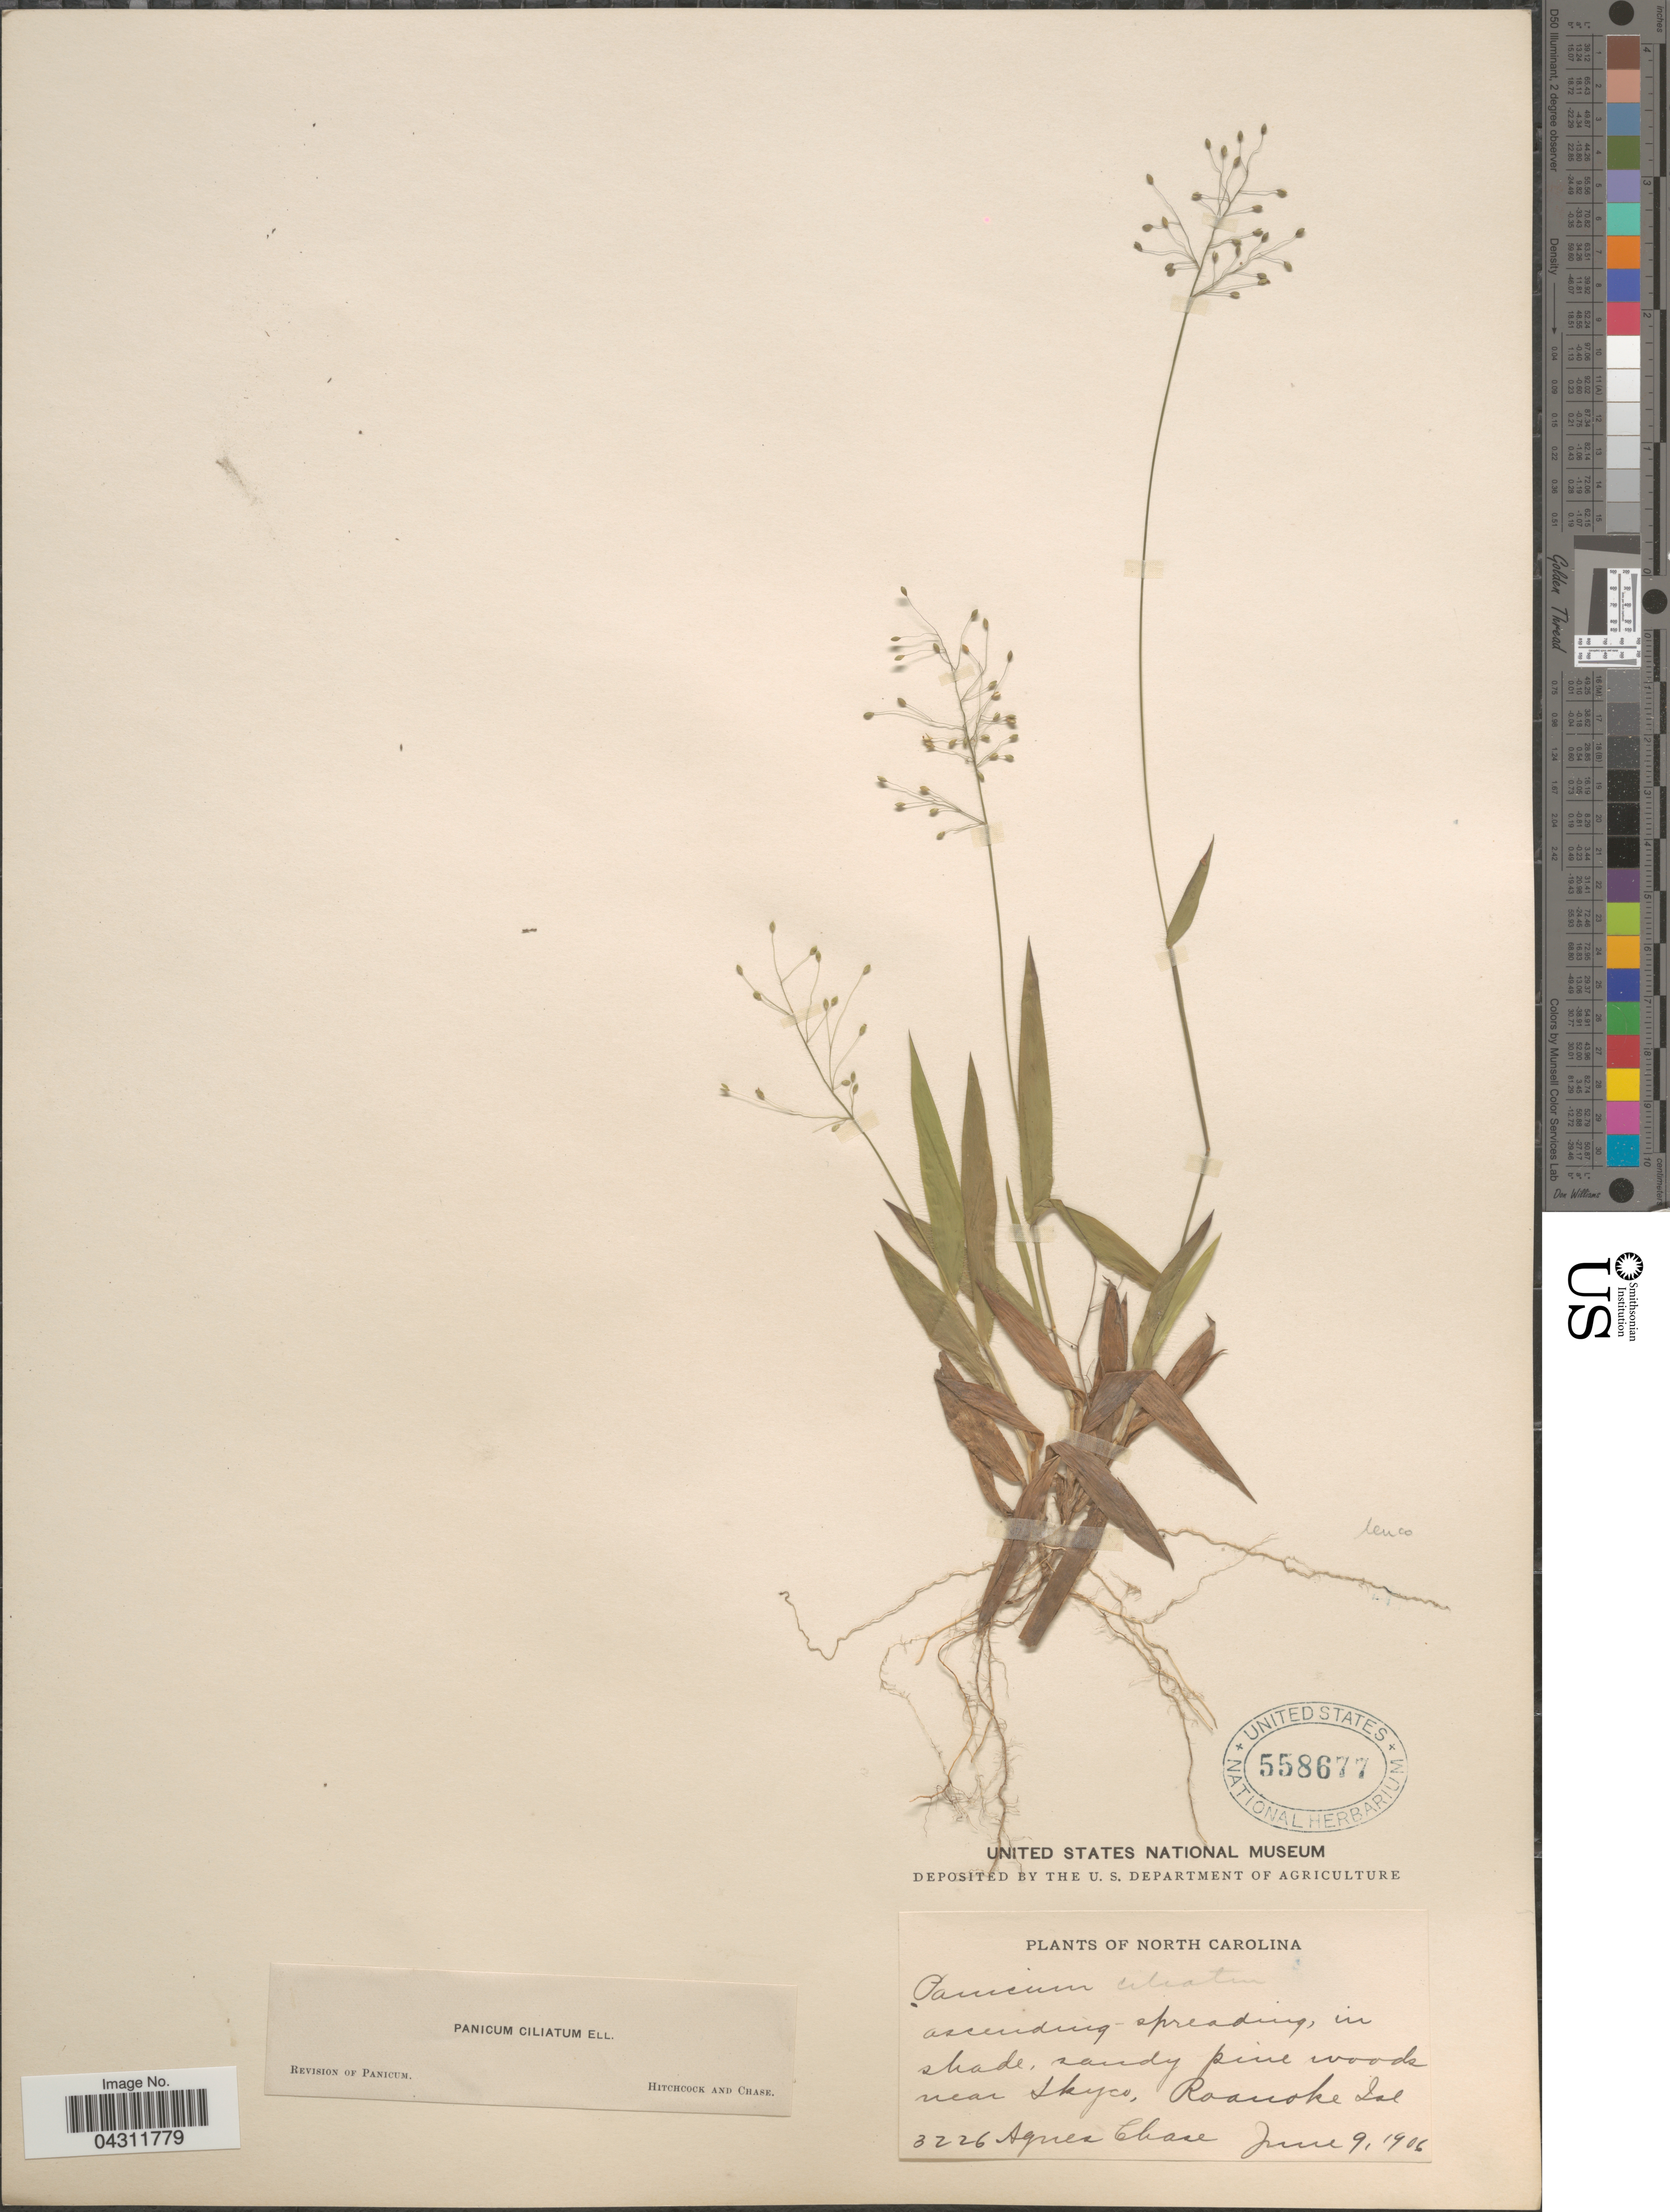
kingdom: Plantae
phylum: Tracheophyta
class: Liliopsida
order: Poales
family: Poaceae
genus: Dichanthelium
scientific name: Dichanthelium strigosum var. leucoblepharis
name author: (Trin.) Freckmann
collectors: A. Chase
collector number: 3226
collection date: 1906-06-09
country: United States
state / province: North Carolina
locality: Ascending-spreading, in shade, sandy pine woods near Skyco, Roanoke Isl.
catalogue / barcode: US 558677